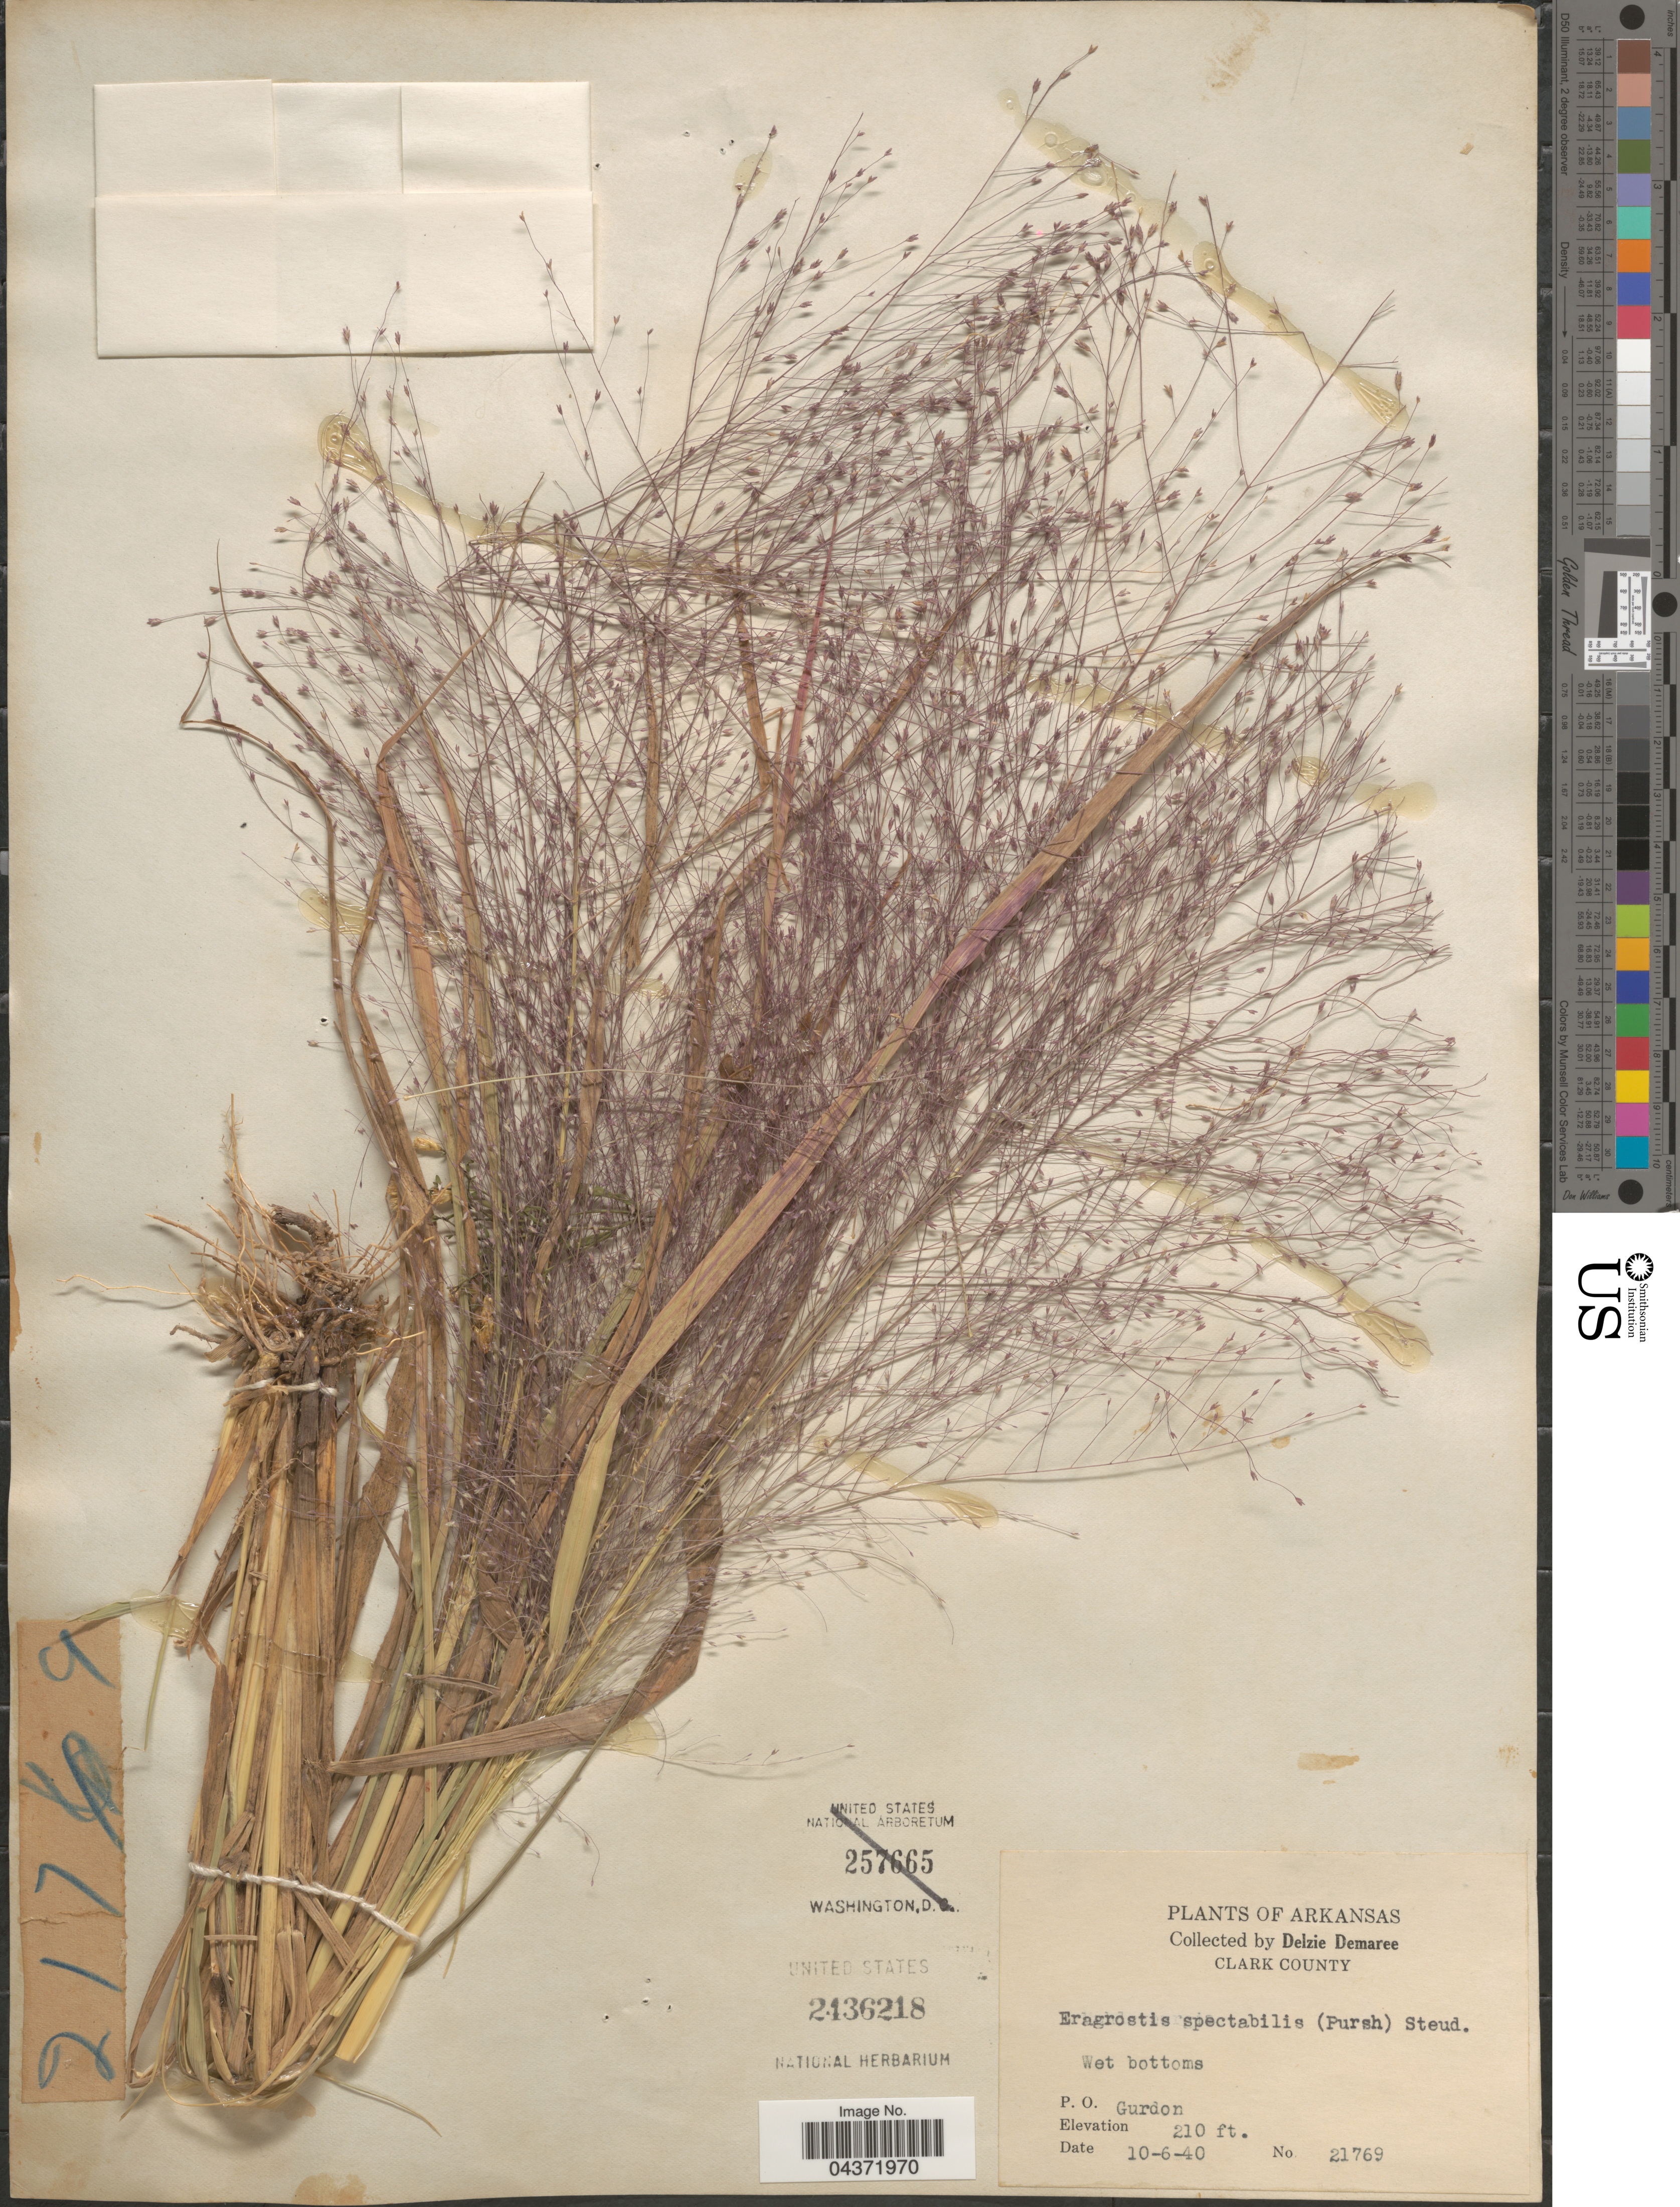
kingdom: Plantae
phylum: Tracheophyta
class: Liliopsida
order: Poales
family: Poaceae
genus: Eragrostis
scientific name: Eragrostis spectabilis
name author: (Pursh) Steud.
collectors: D. Demaree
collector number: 21769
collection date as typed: Transcribed d/m/y: 6/10/40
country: United States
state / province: Arkansas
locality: Clark County. P. O. Gurdon.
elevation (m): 64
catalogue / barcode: US 2436218